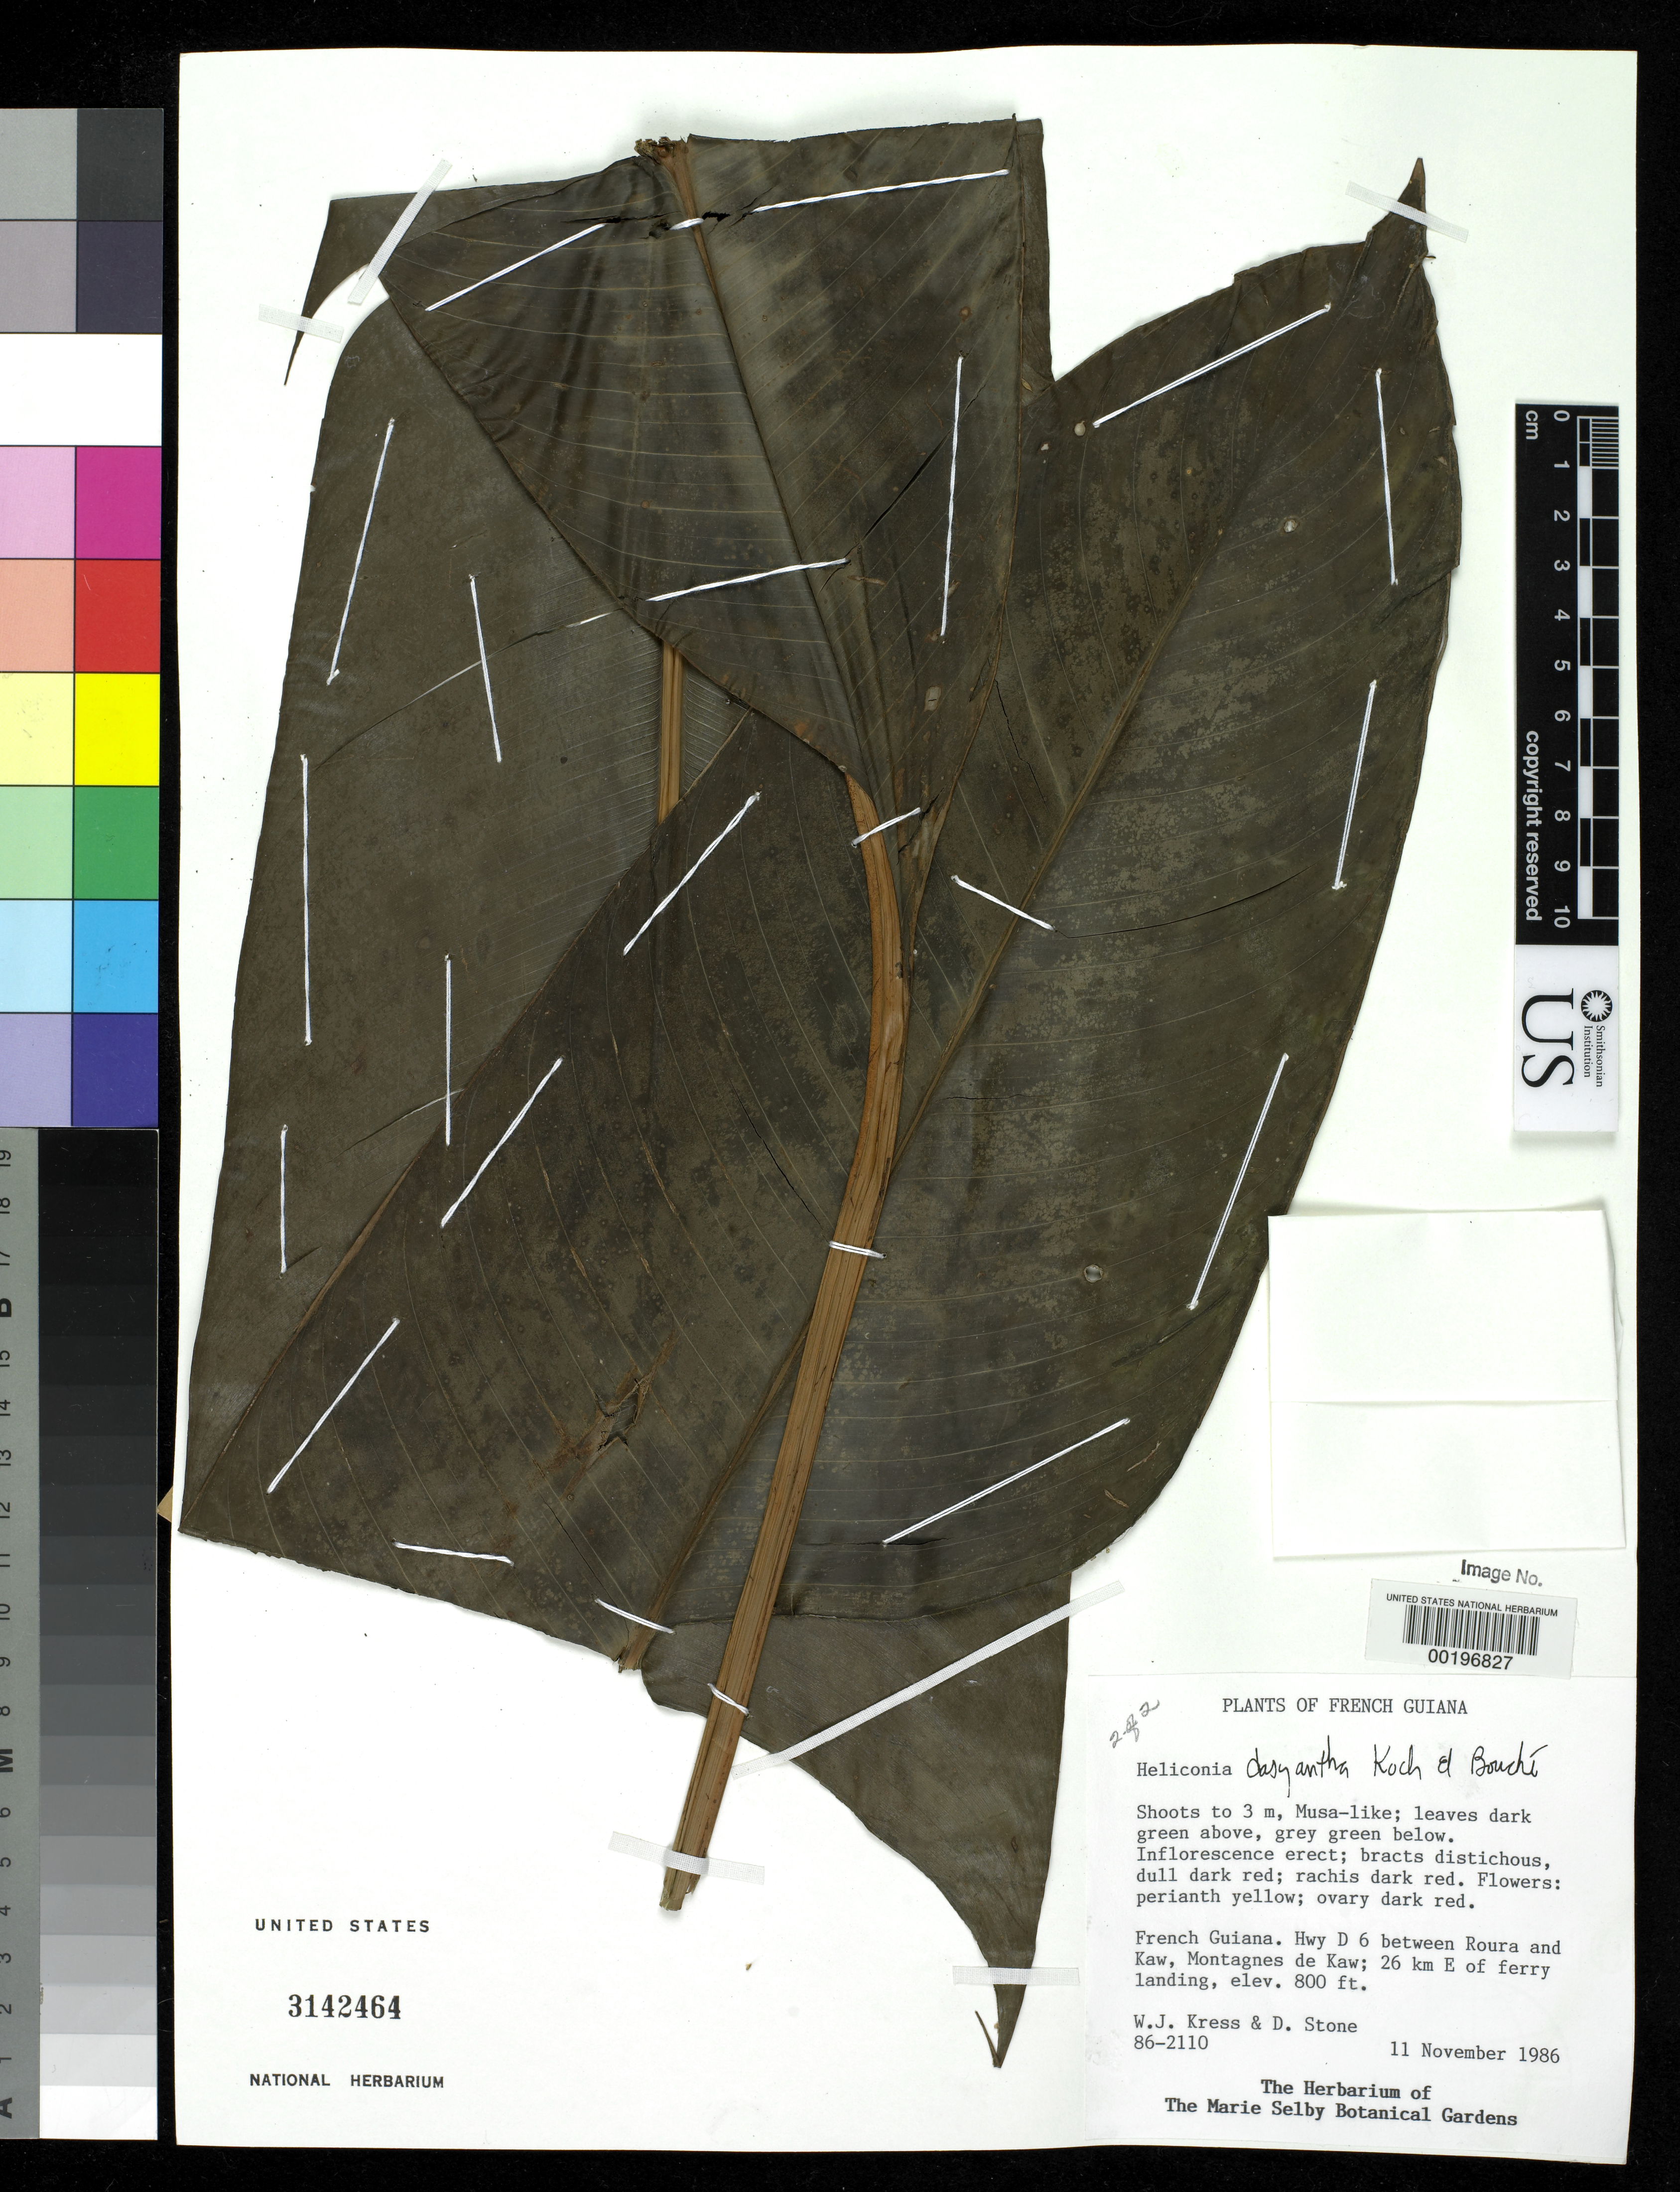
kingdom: Plantae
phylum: Tracheophyta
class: Liliopsida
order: Zingiberales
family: Heliconiaceae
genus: Heliconia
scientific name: Heliconia dasyantha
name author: C. Koch & Bouché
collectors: W. J. Kress & D. E. Stone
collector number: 86-2110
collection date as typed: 11 Nov 1986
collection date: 1986-11-11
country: French Guiana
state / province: Cayenne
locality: Hwy d 6 between roura and kaw, montagnes de kaw; 26 km e of ferry landing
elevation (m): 244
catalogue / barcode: US 3142464